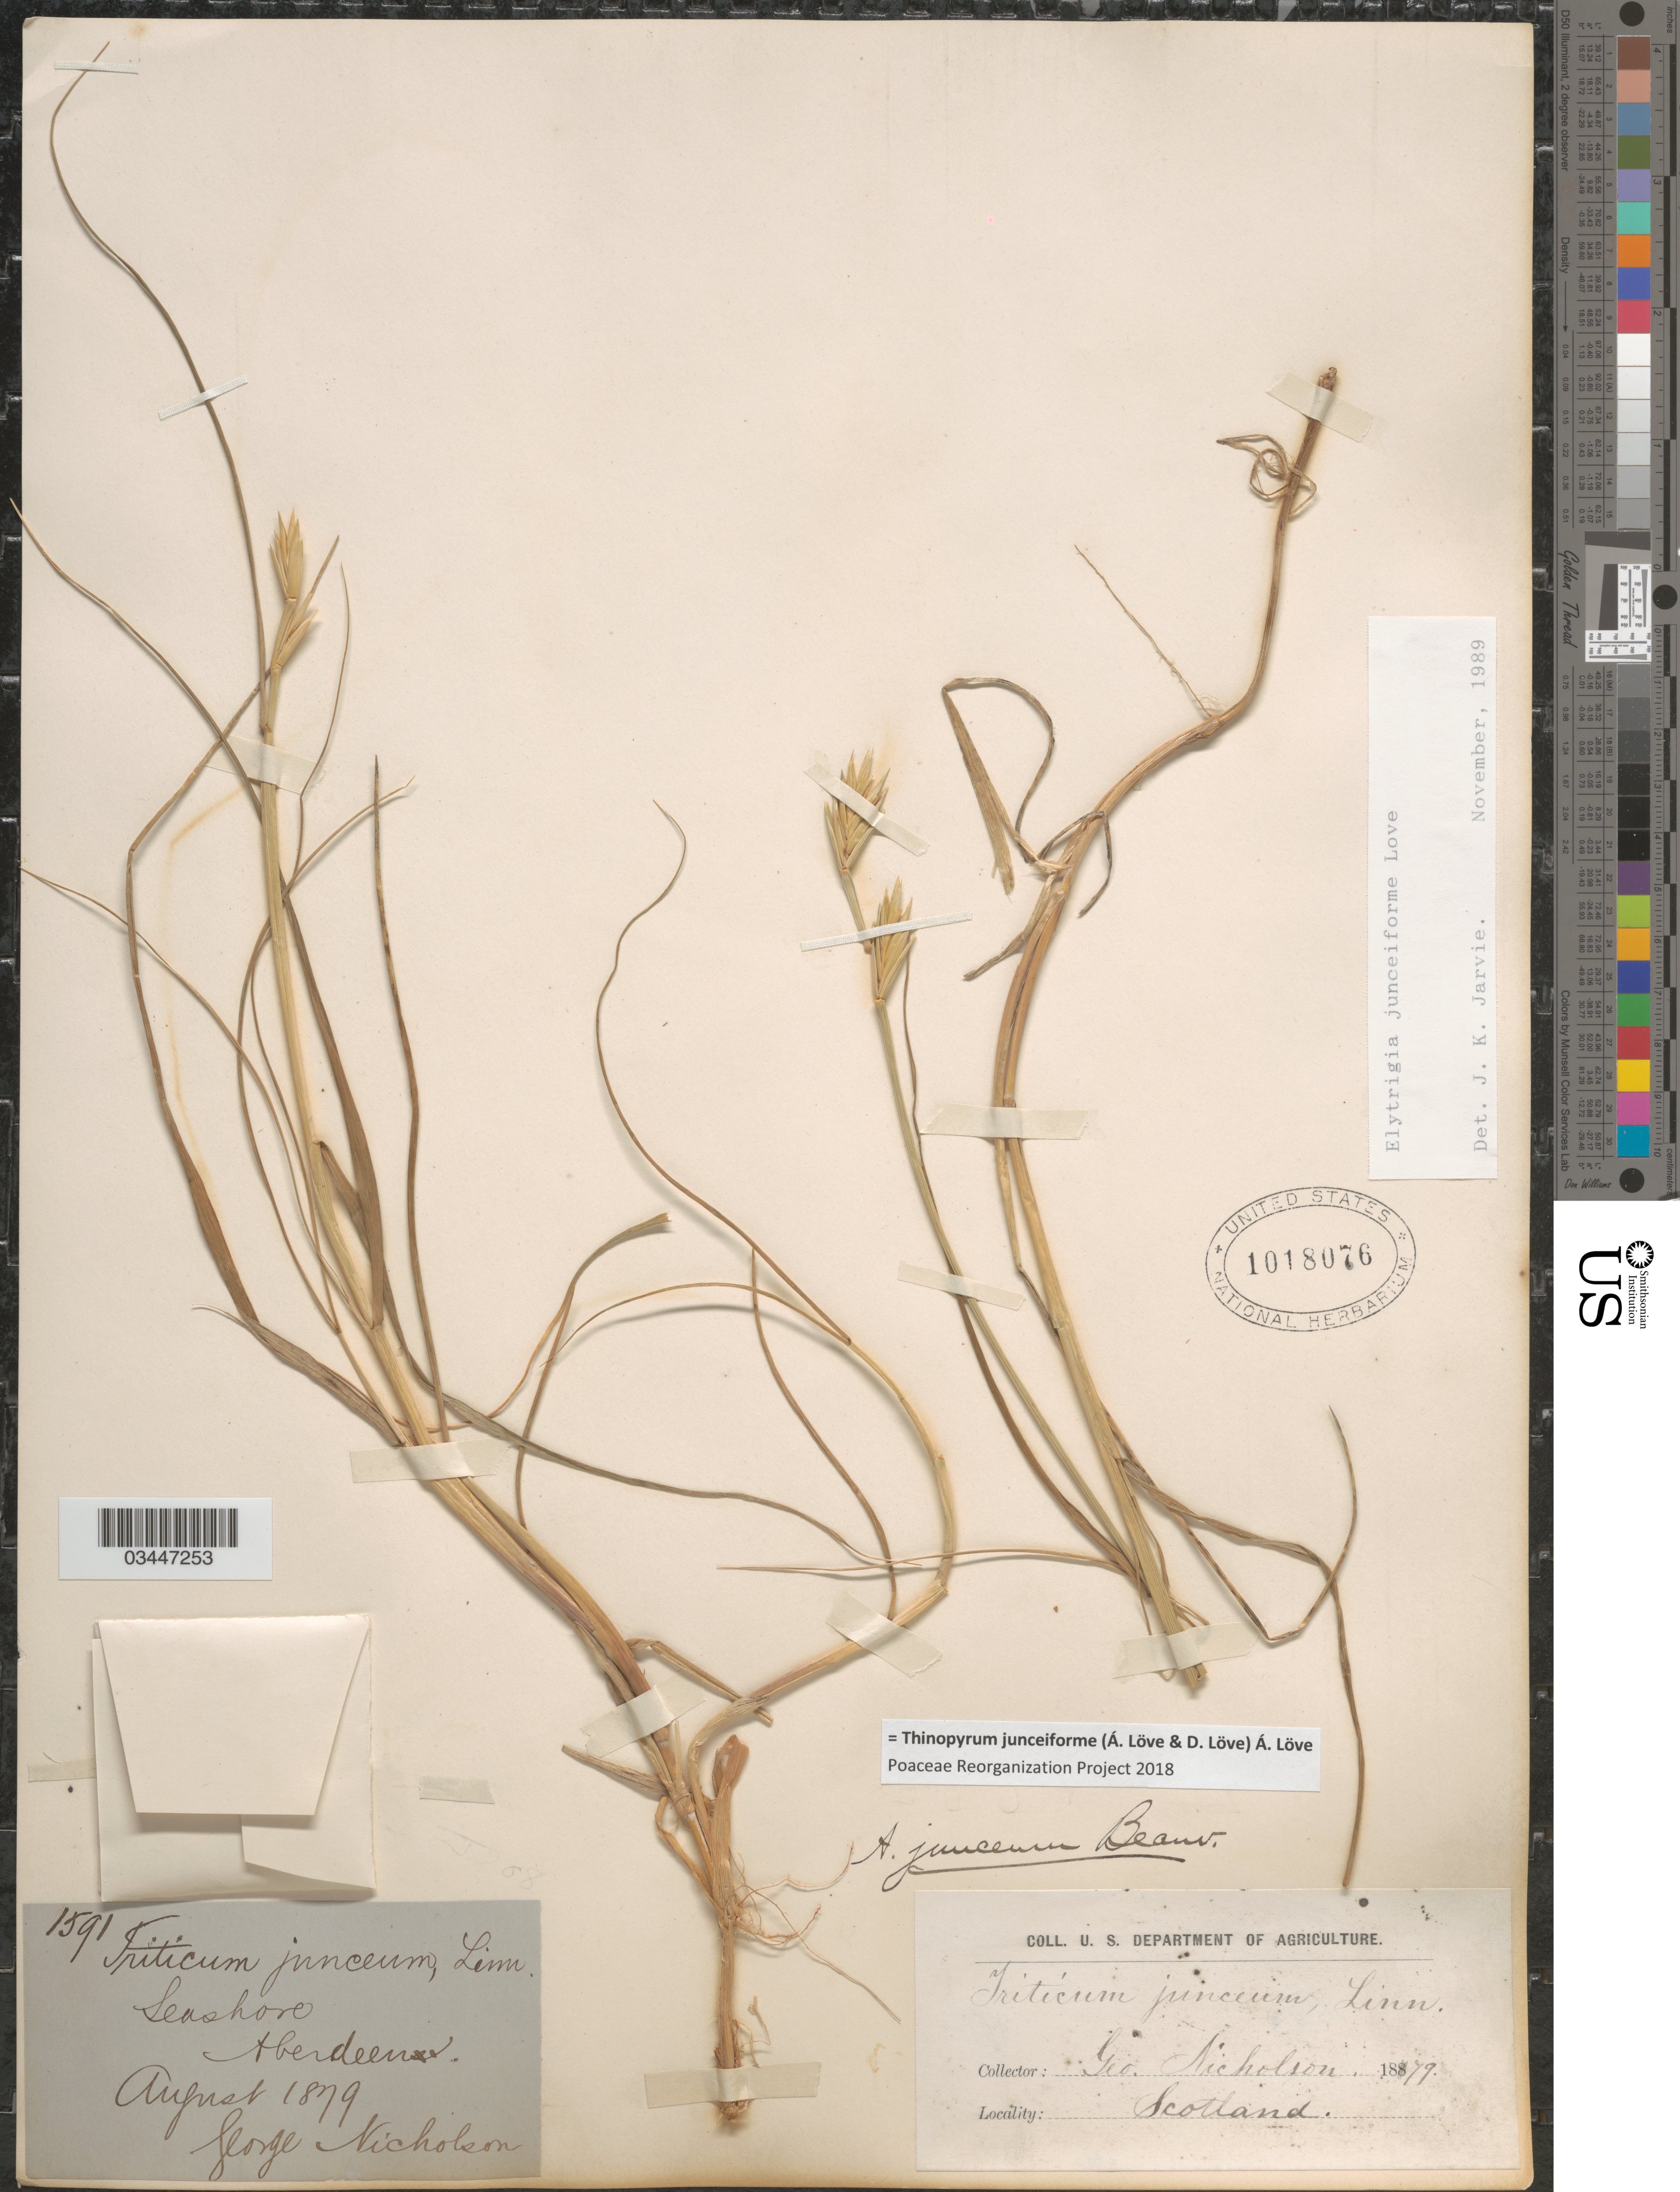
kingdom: Plantae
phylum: Tracheophyta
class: Liliopsida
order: Poales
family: Poaceae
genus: Thinopyrum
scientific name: Thinopyrum junceiforme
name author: (Á. Löve & D. Löve) Á. Löve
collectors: G. Nicholson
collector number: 1591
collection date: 1879-08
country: United Kingdom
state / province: Scotland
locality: Seashore Aberdeen.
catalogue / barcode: US 1018076